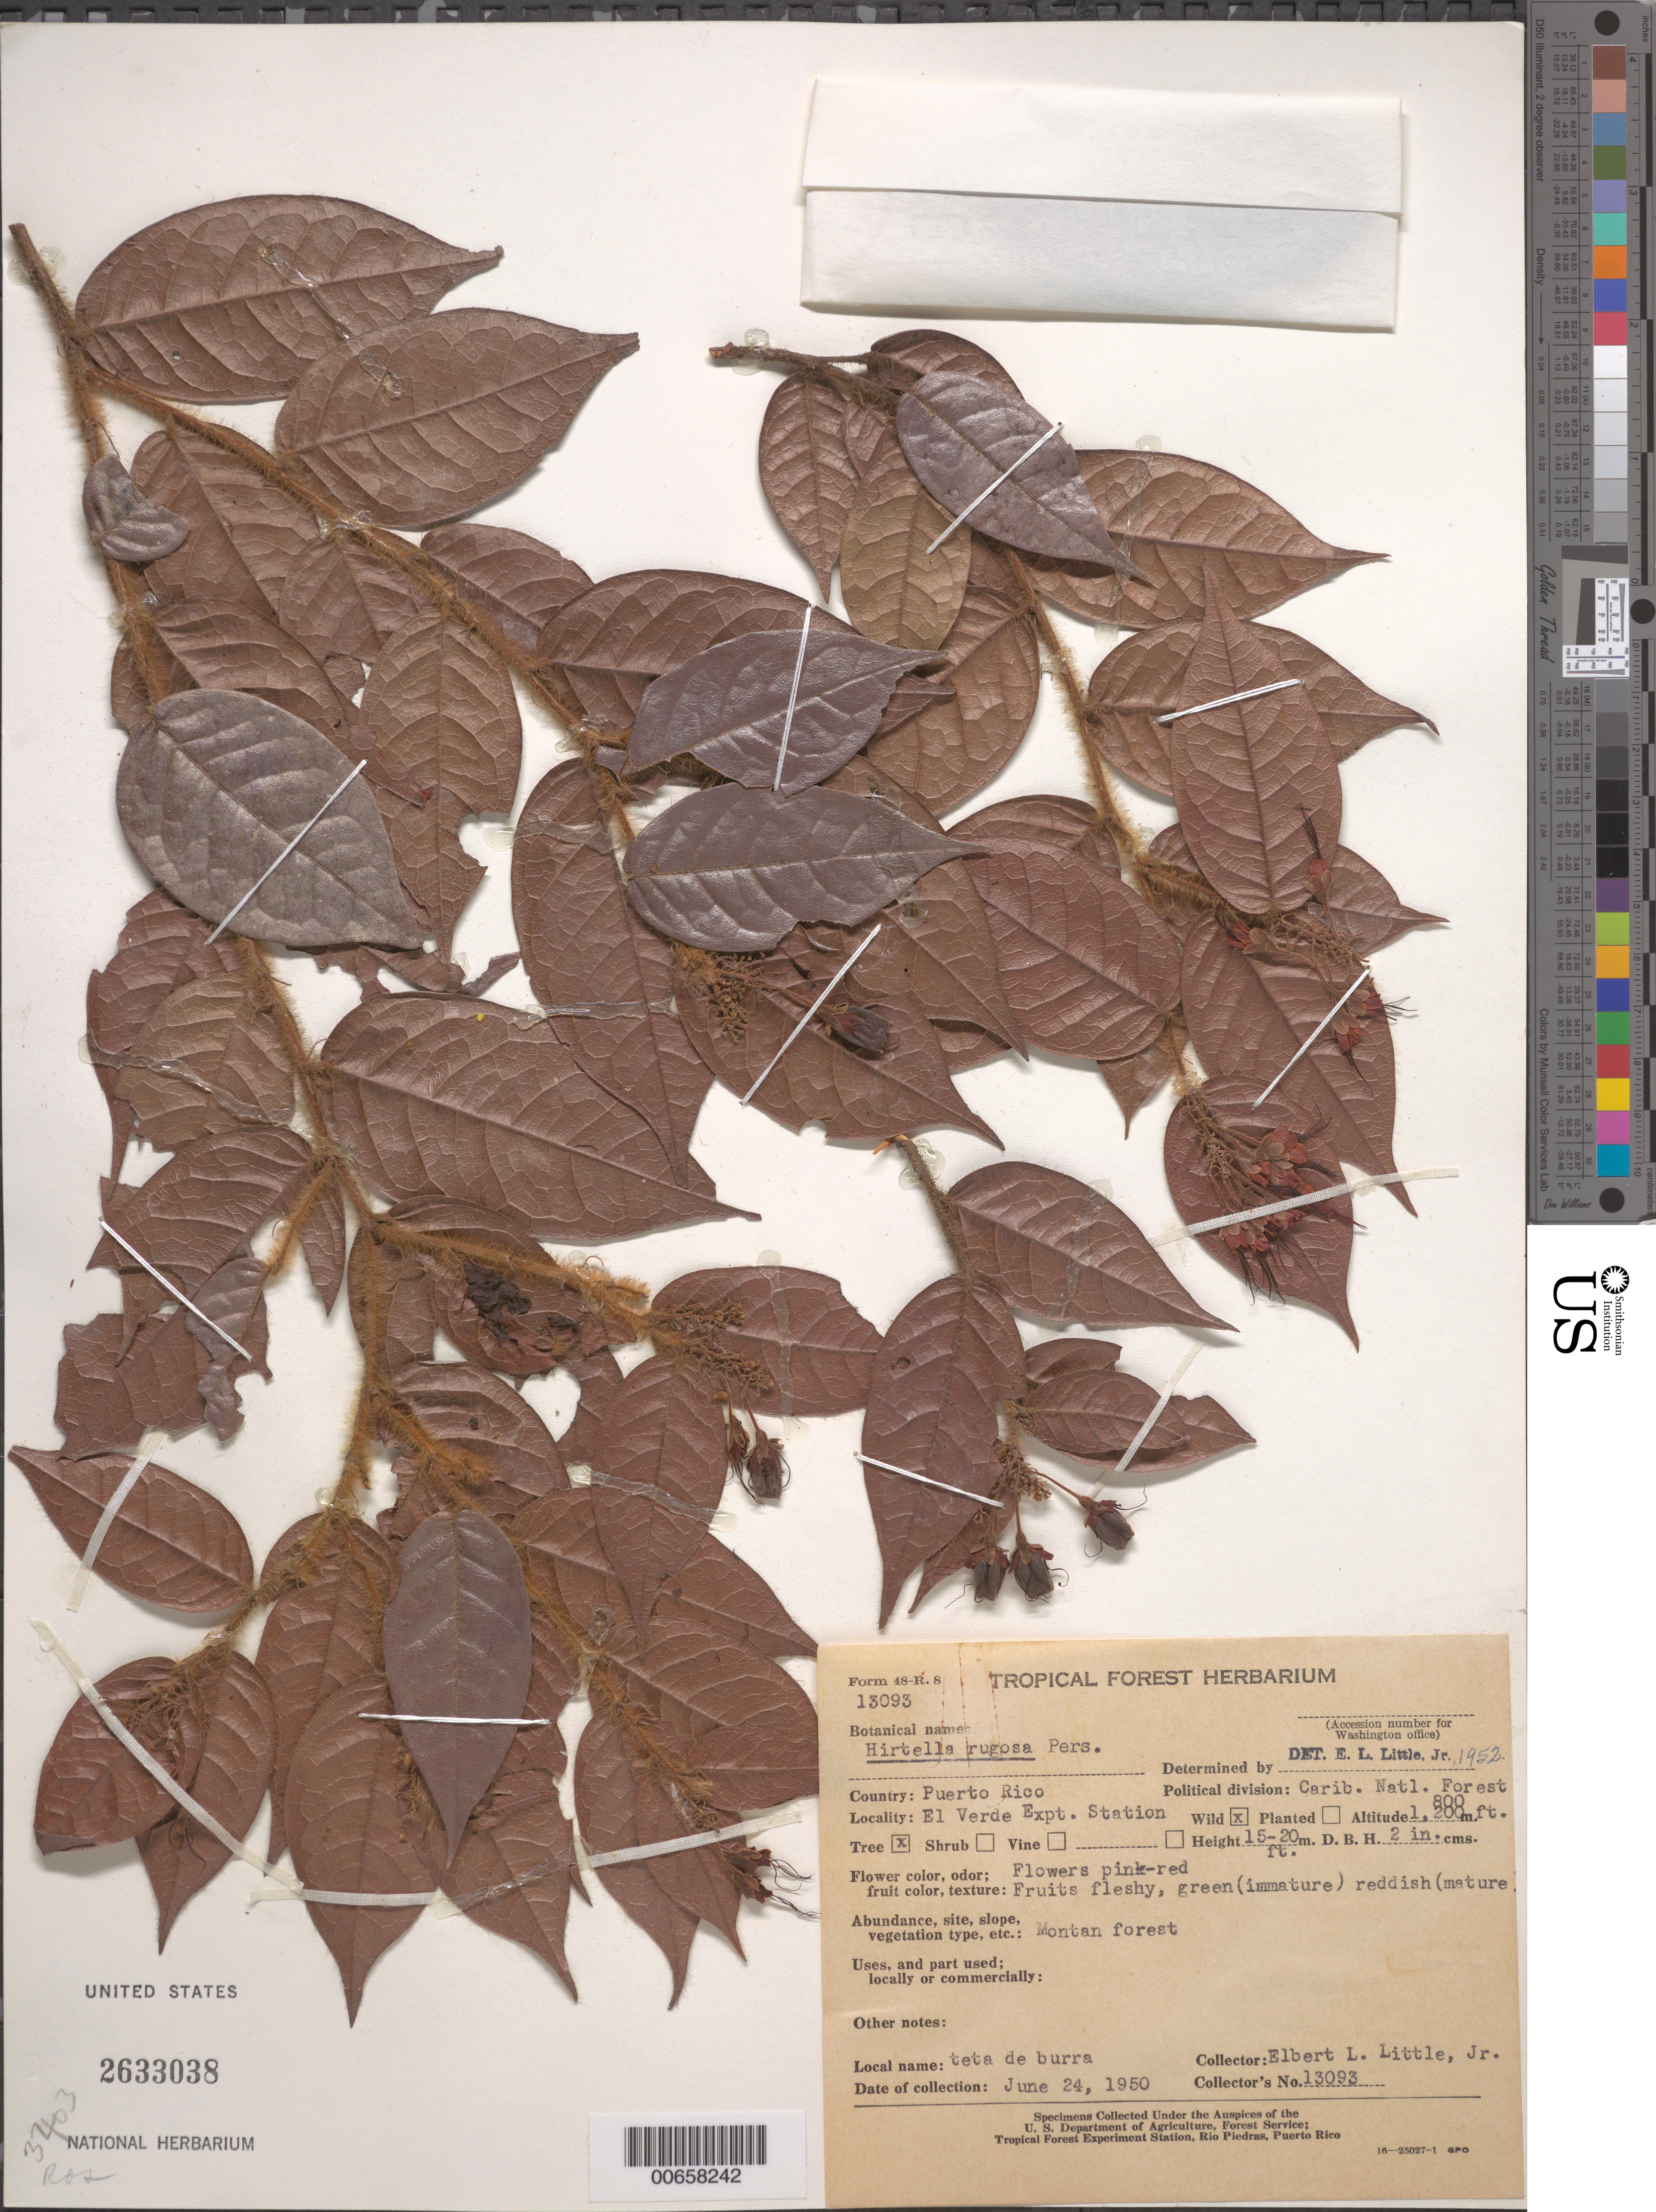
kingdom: Plantae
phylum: Tracheophyta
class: Magnoliopsida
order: Malpighiales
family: Chrysobalanaceae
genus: Hirtella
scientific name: Hirtella rugosa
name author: Thuill. ex Pers.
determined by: Little, Elbert L., Jr., (FSSR), United States Department of Agriculture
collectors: E. L. Little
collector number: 13093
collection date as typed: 24 Jun 1950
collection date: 1950-06-24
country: Puerto Rico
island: Greater Antilles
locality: Carib. Natl. Forest, El Verde Exp. Station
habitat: Montane Forest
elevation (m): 244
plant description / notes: Common name: teta de burra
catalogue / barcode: US 2633038